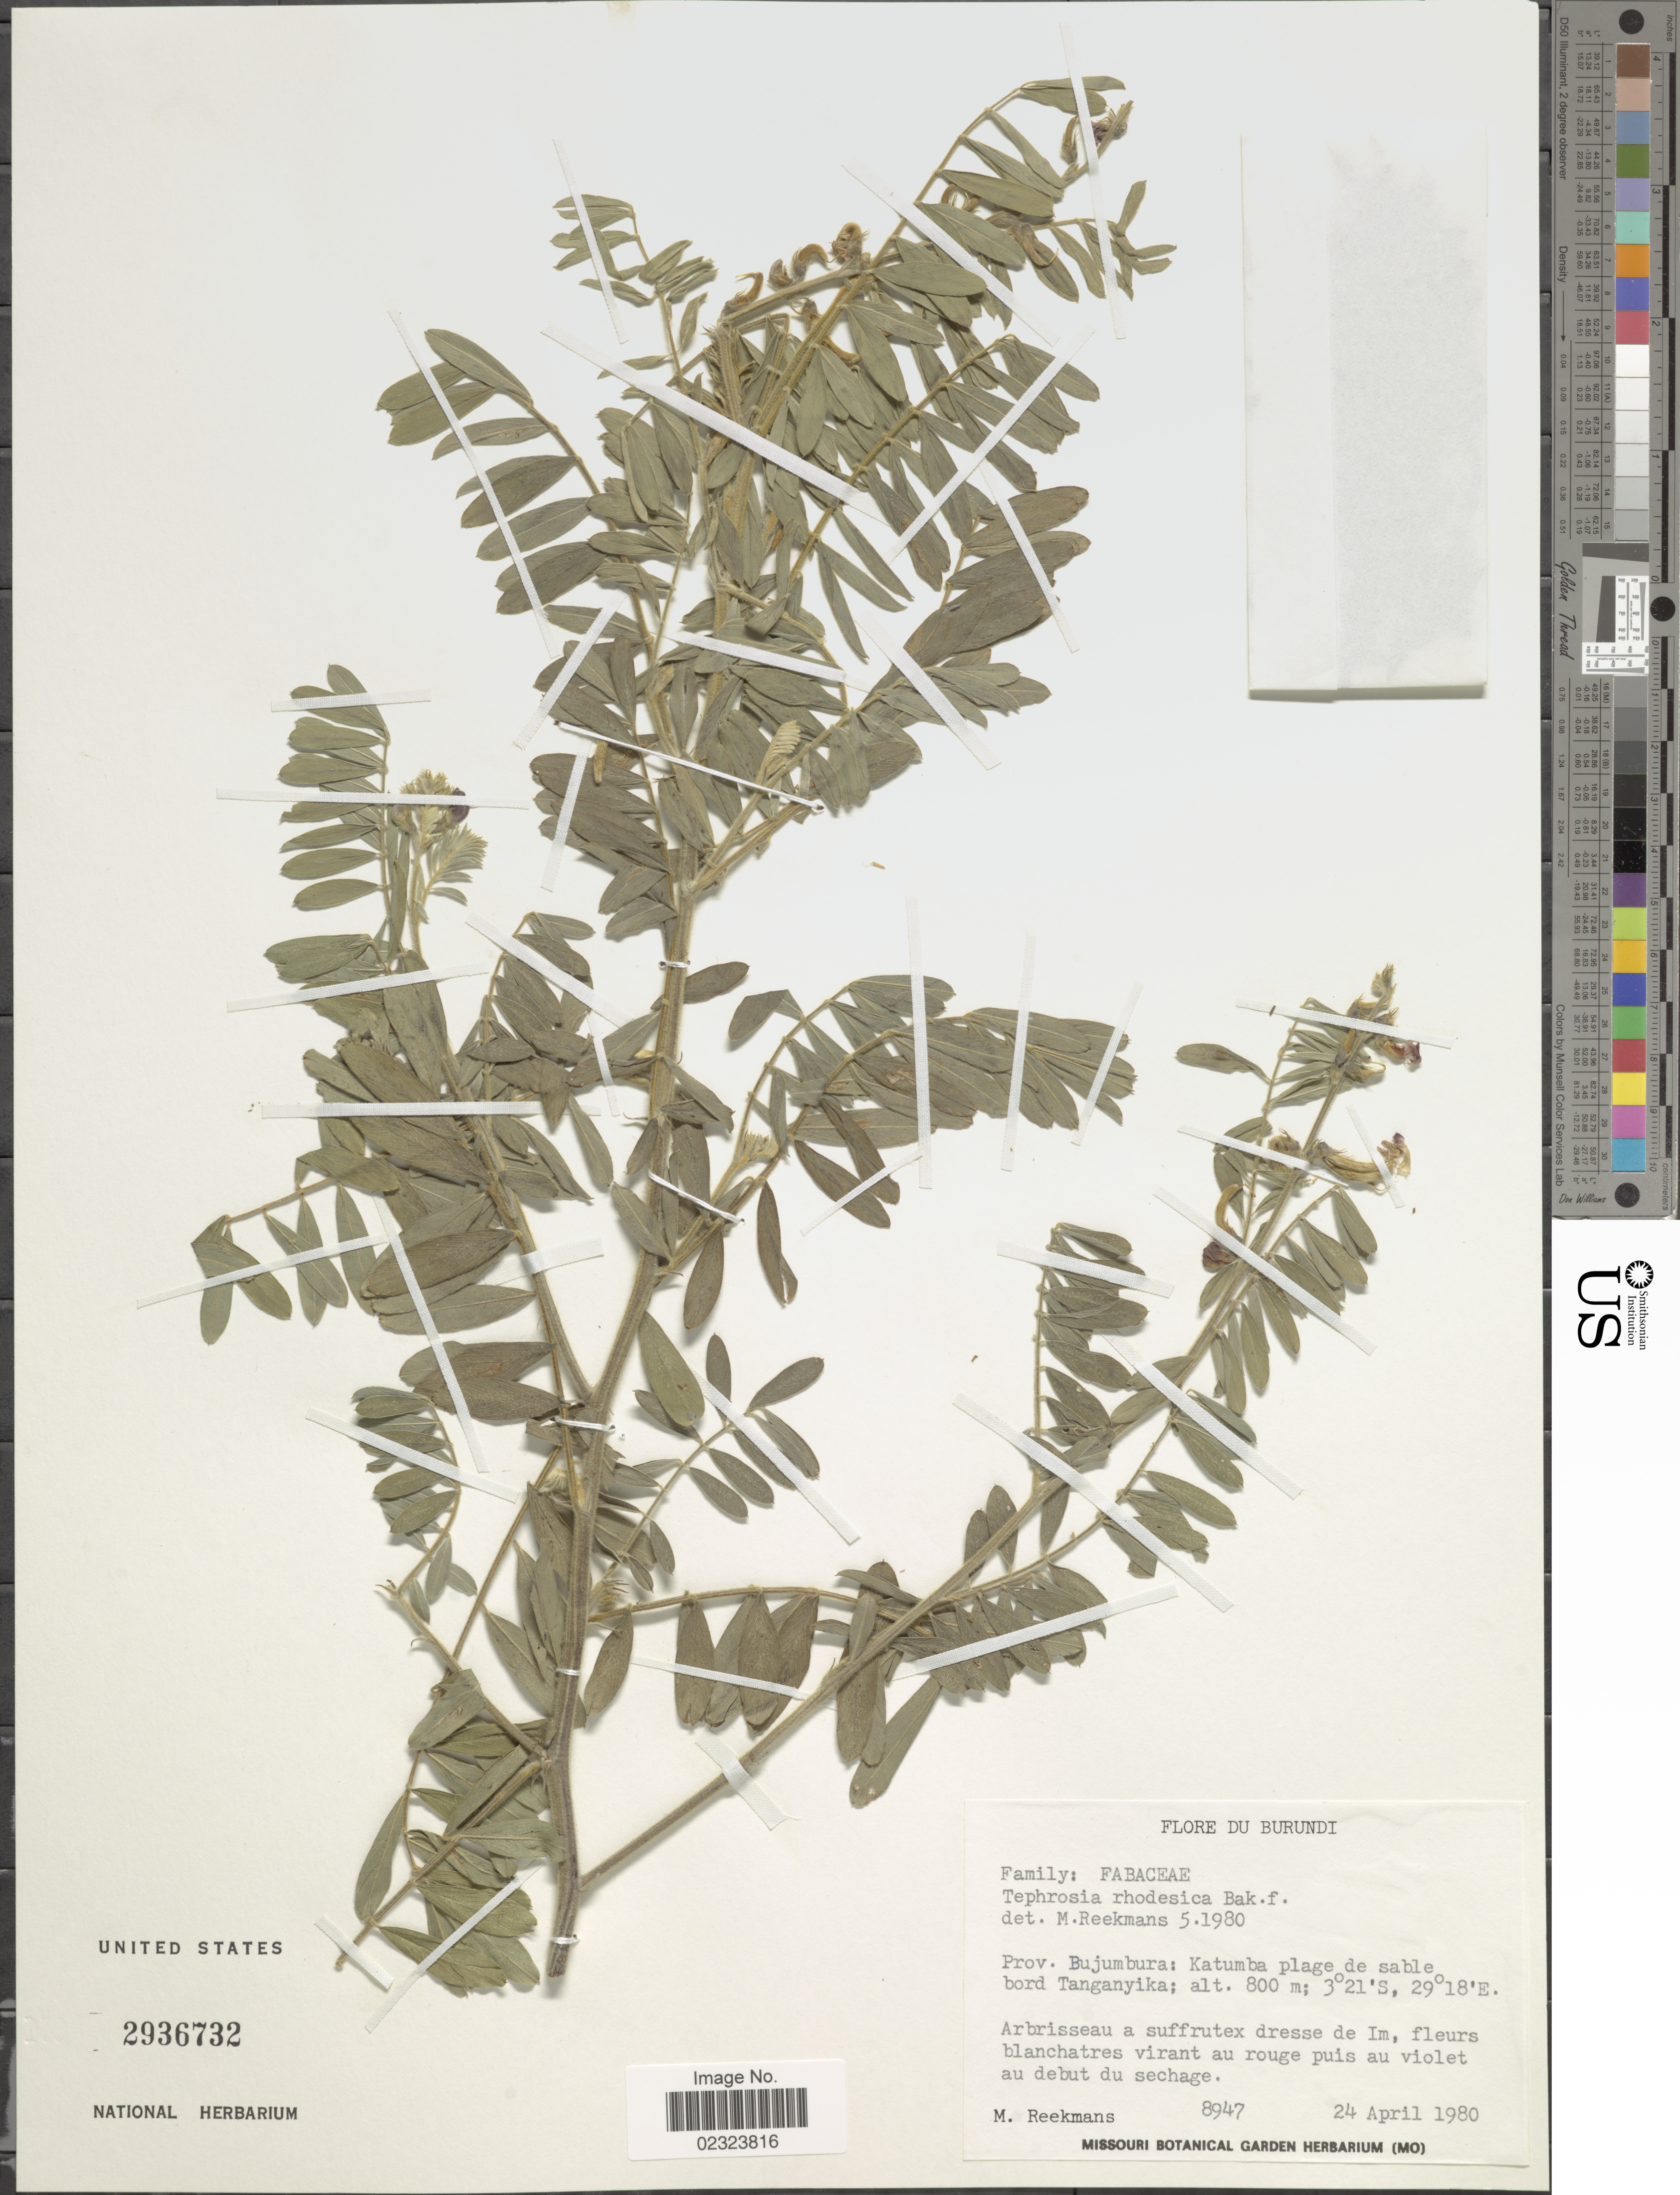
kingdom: Plantae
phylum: Tracheophyta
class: Magnoliopsida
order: Fabales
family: Fabaceae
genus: Tephrosia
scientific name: Tephrosia rhodesica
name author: Baker f.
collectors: M. Reekmans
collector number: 8947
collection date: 1980-04-24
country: Burundi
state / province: Bujumura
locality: Prov. Bujumbura: Katumba plage de sable bord Tanganyika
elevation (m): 800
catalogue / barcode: US 2936732